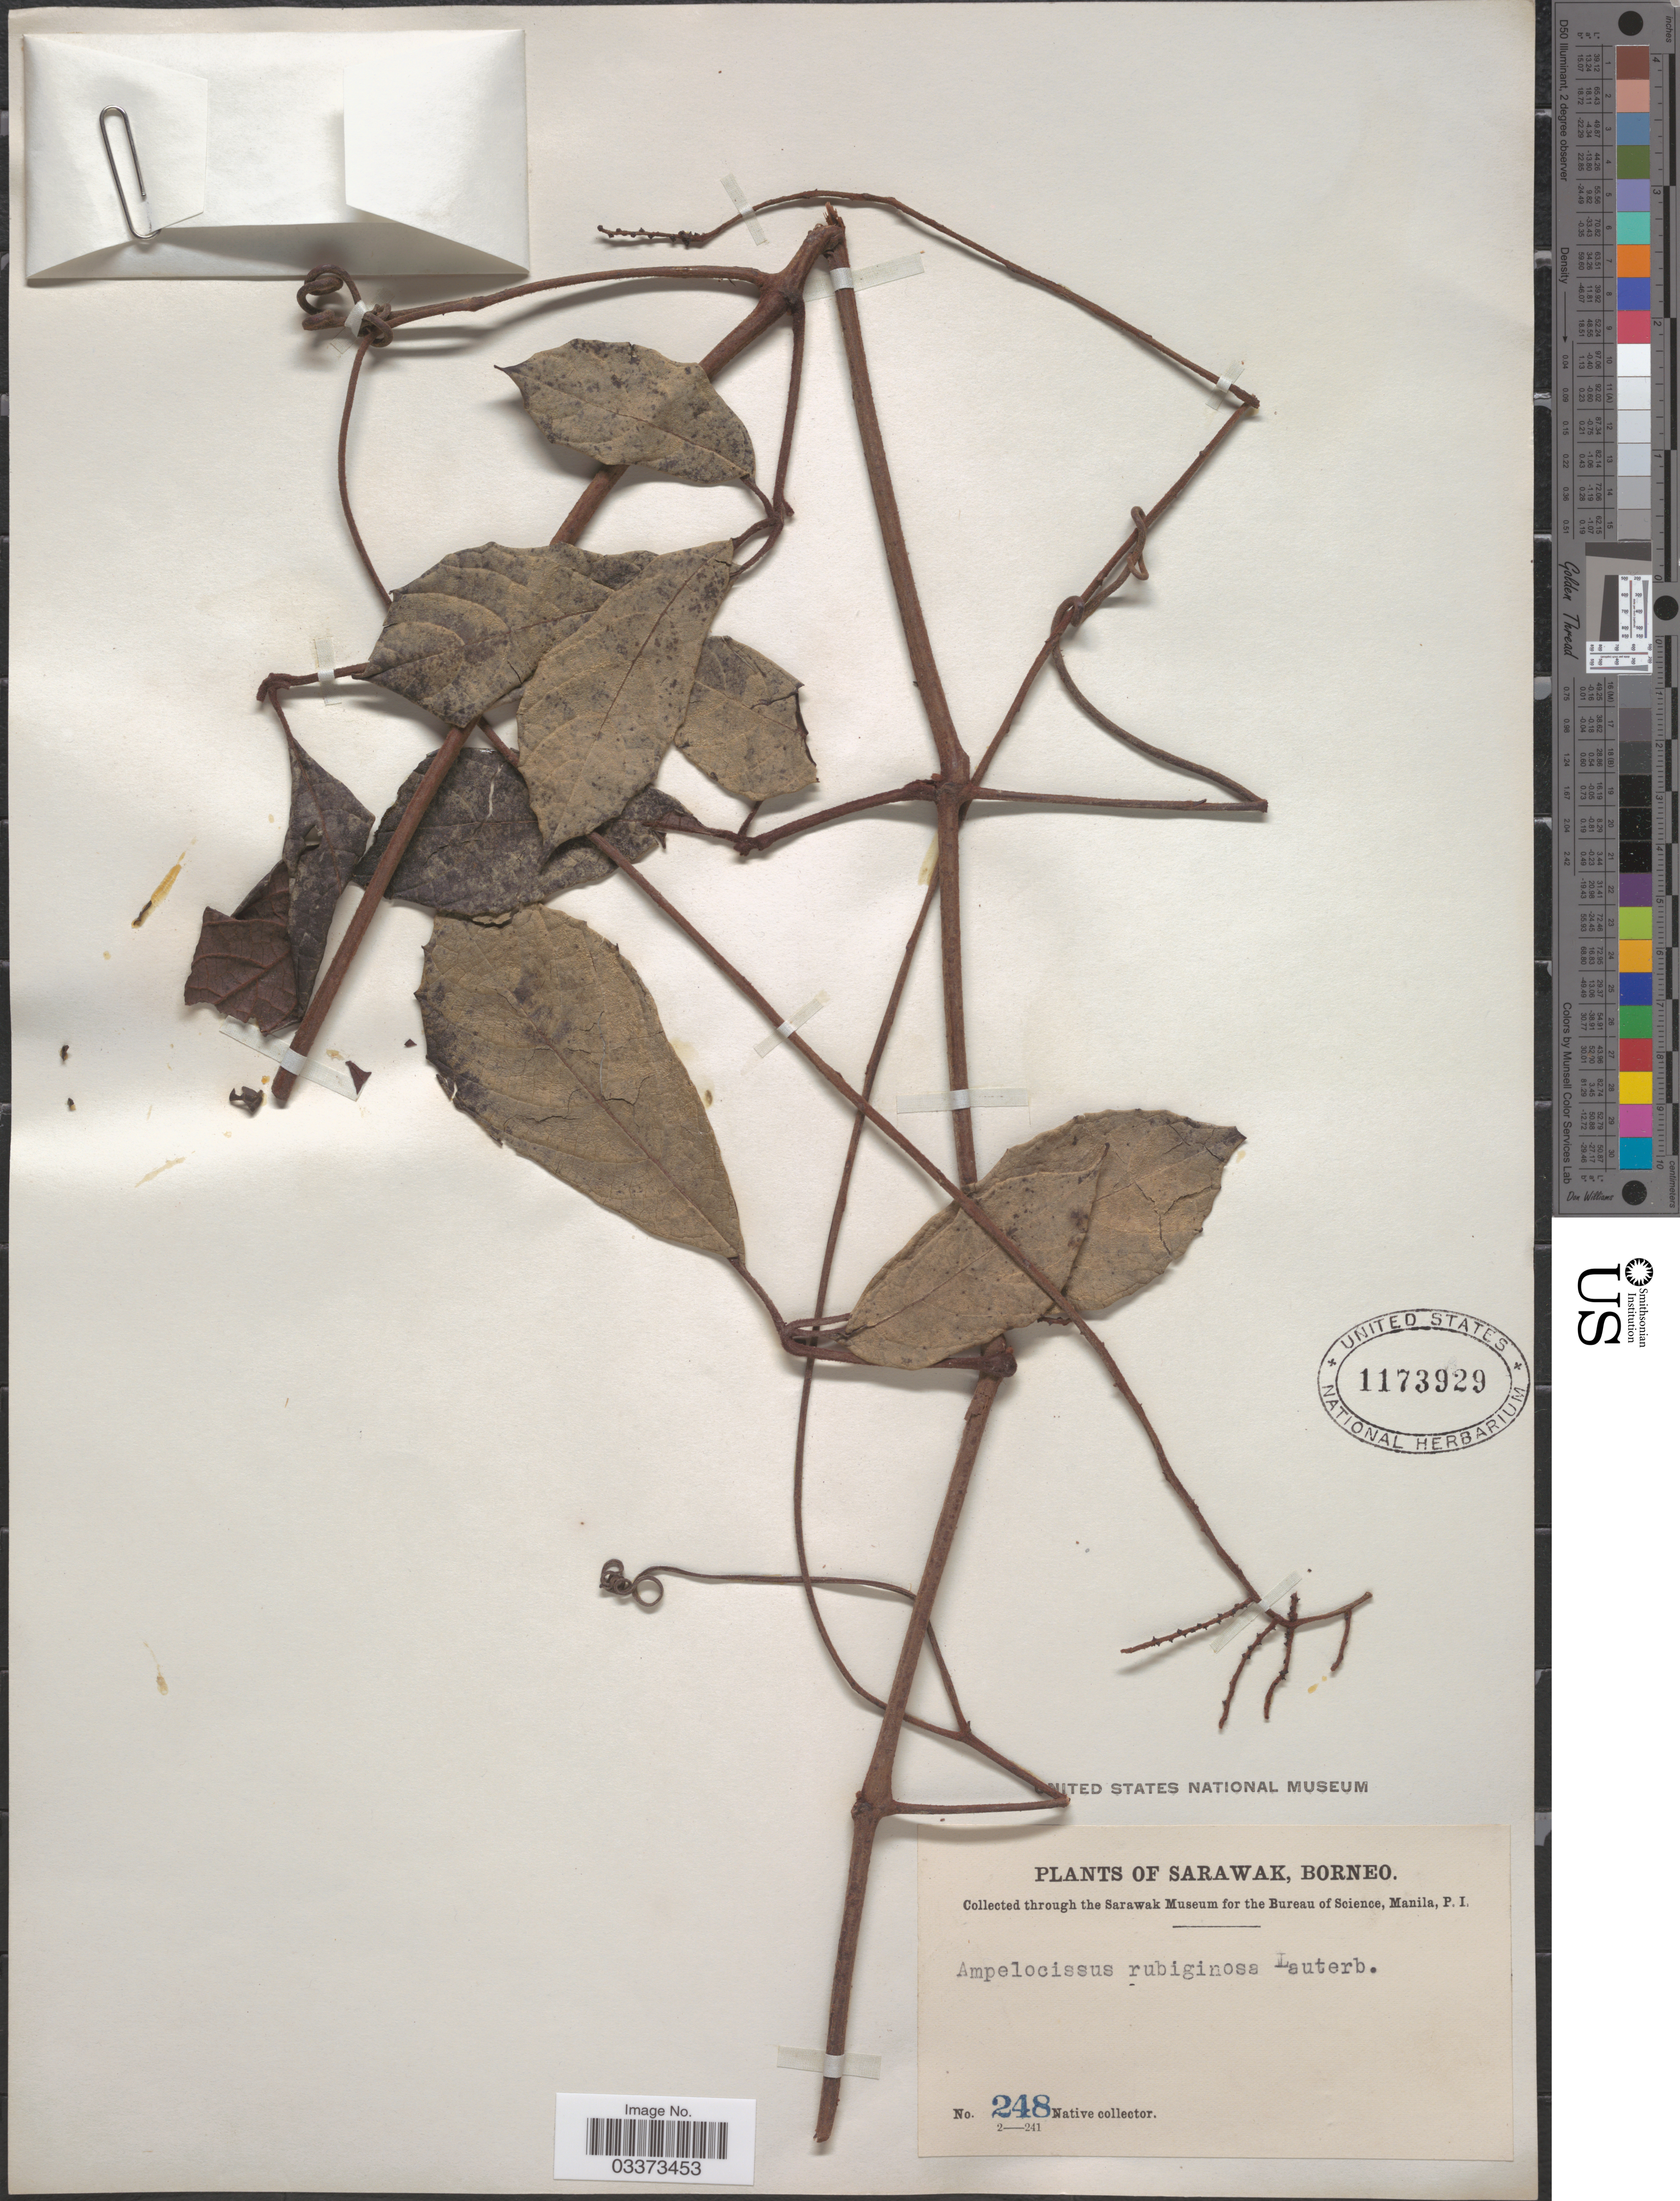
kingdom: Plantae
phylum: Tracheophyta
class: Magnoliopsida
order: Vitales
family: Vitaceae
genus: Ampelocissus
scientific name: Ampelocissus rubiginosa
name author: Lauterb.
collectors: Native collector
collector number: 248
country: Malaysia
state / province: Sarawak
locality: Borneo.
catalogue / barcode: US 1173929